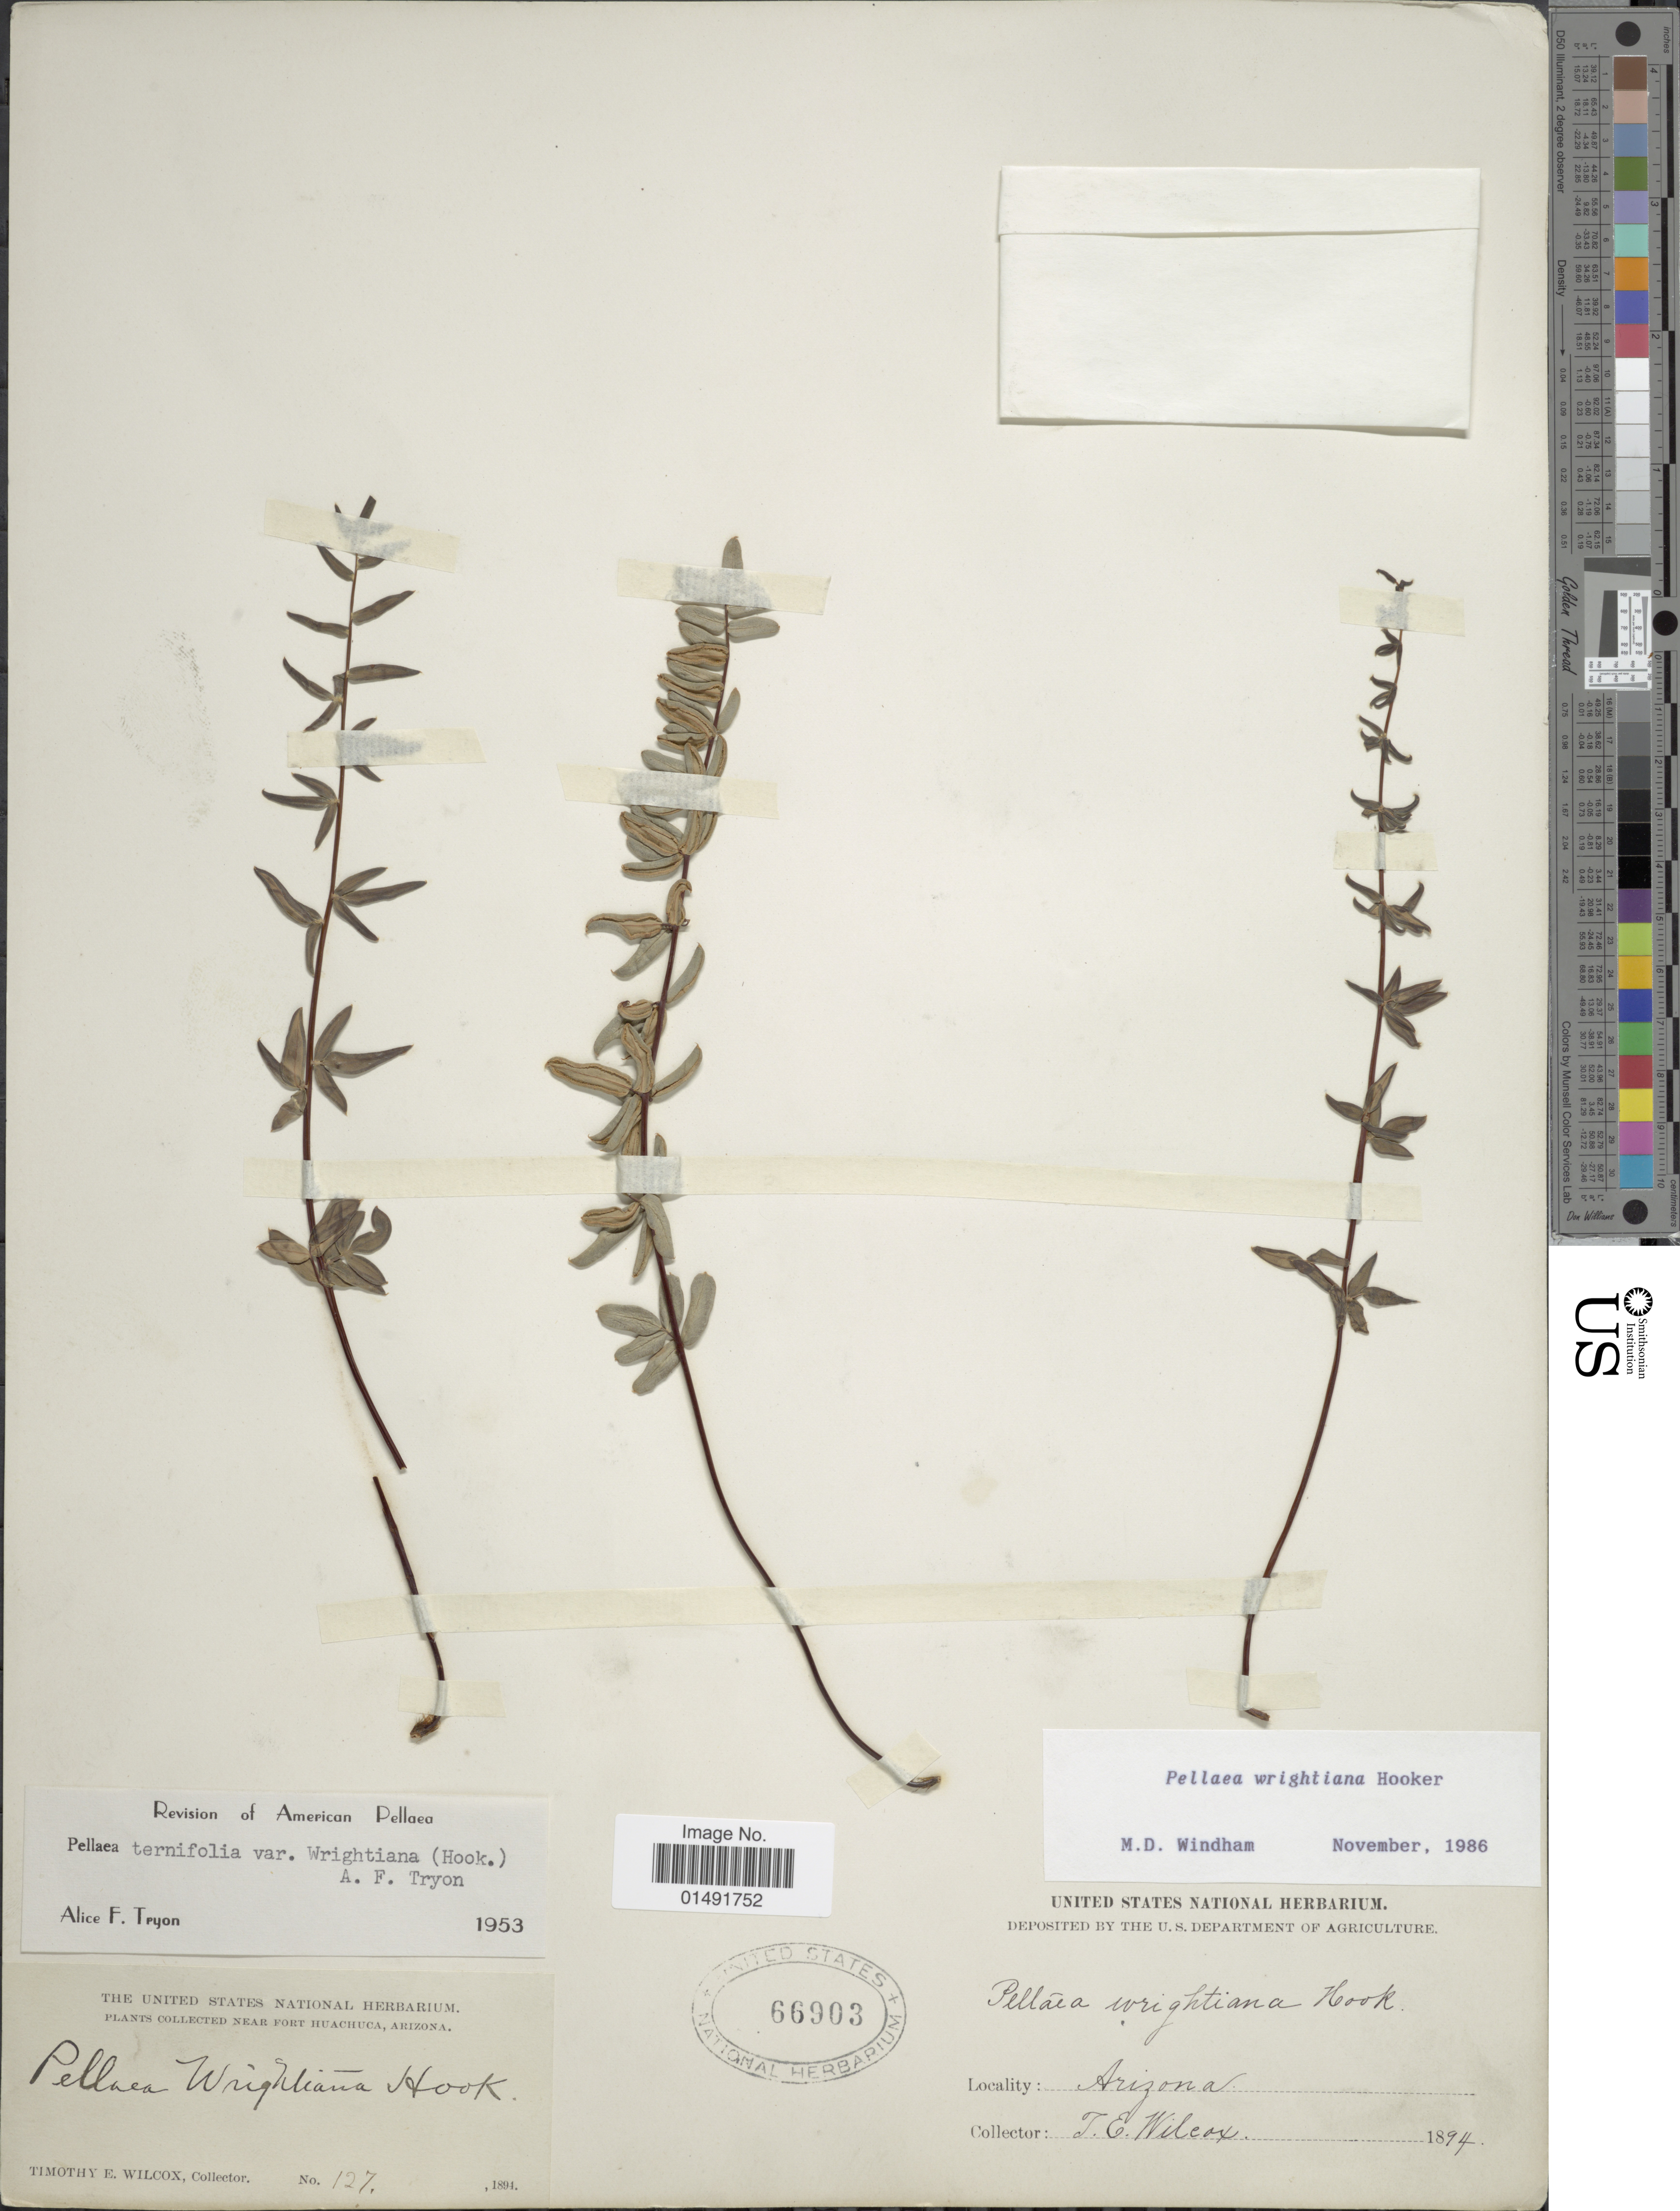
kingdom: Plantae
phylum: Tracheophyta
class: Polypodiopsida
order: Polypodiales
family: Pteridaceae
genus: Pellaea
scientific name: Pellaea wrightiana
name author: Hook.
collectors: T. E. Wilcox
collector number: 127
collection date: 1894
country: United States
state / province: Arizona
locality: Near Fort Huachuca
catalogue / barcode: US 66903